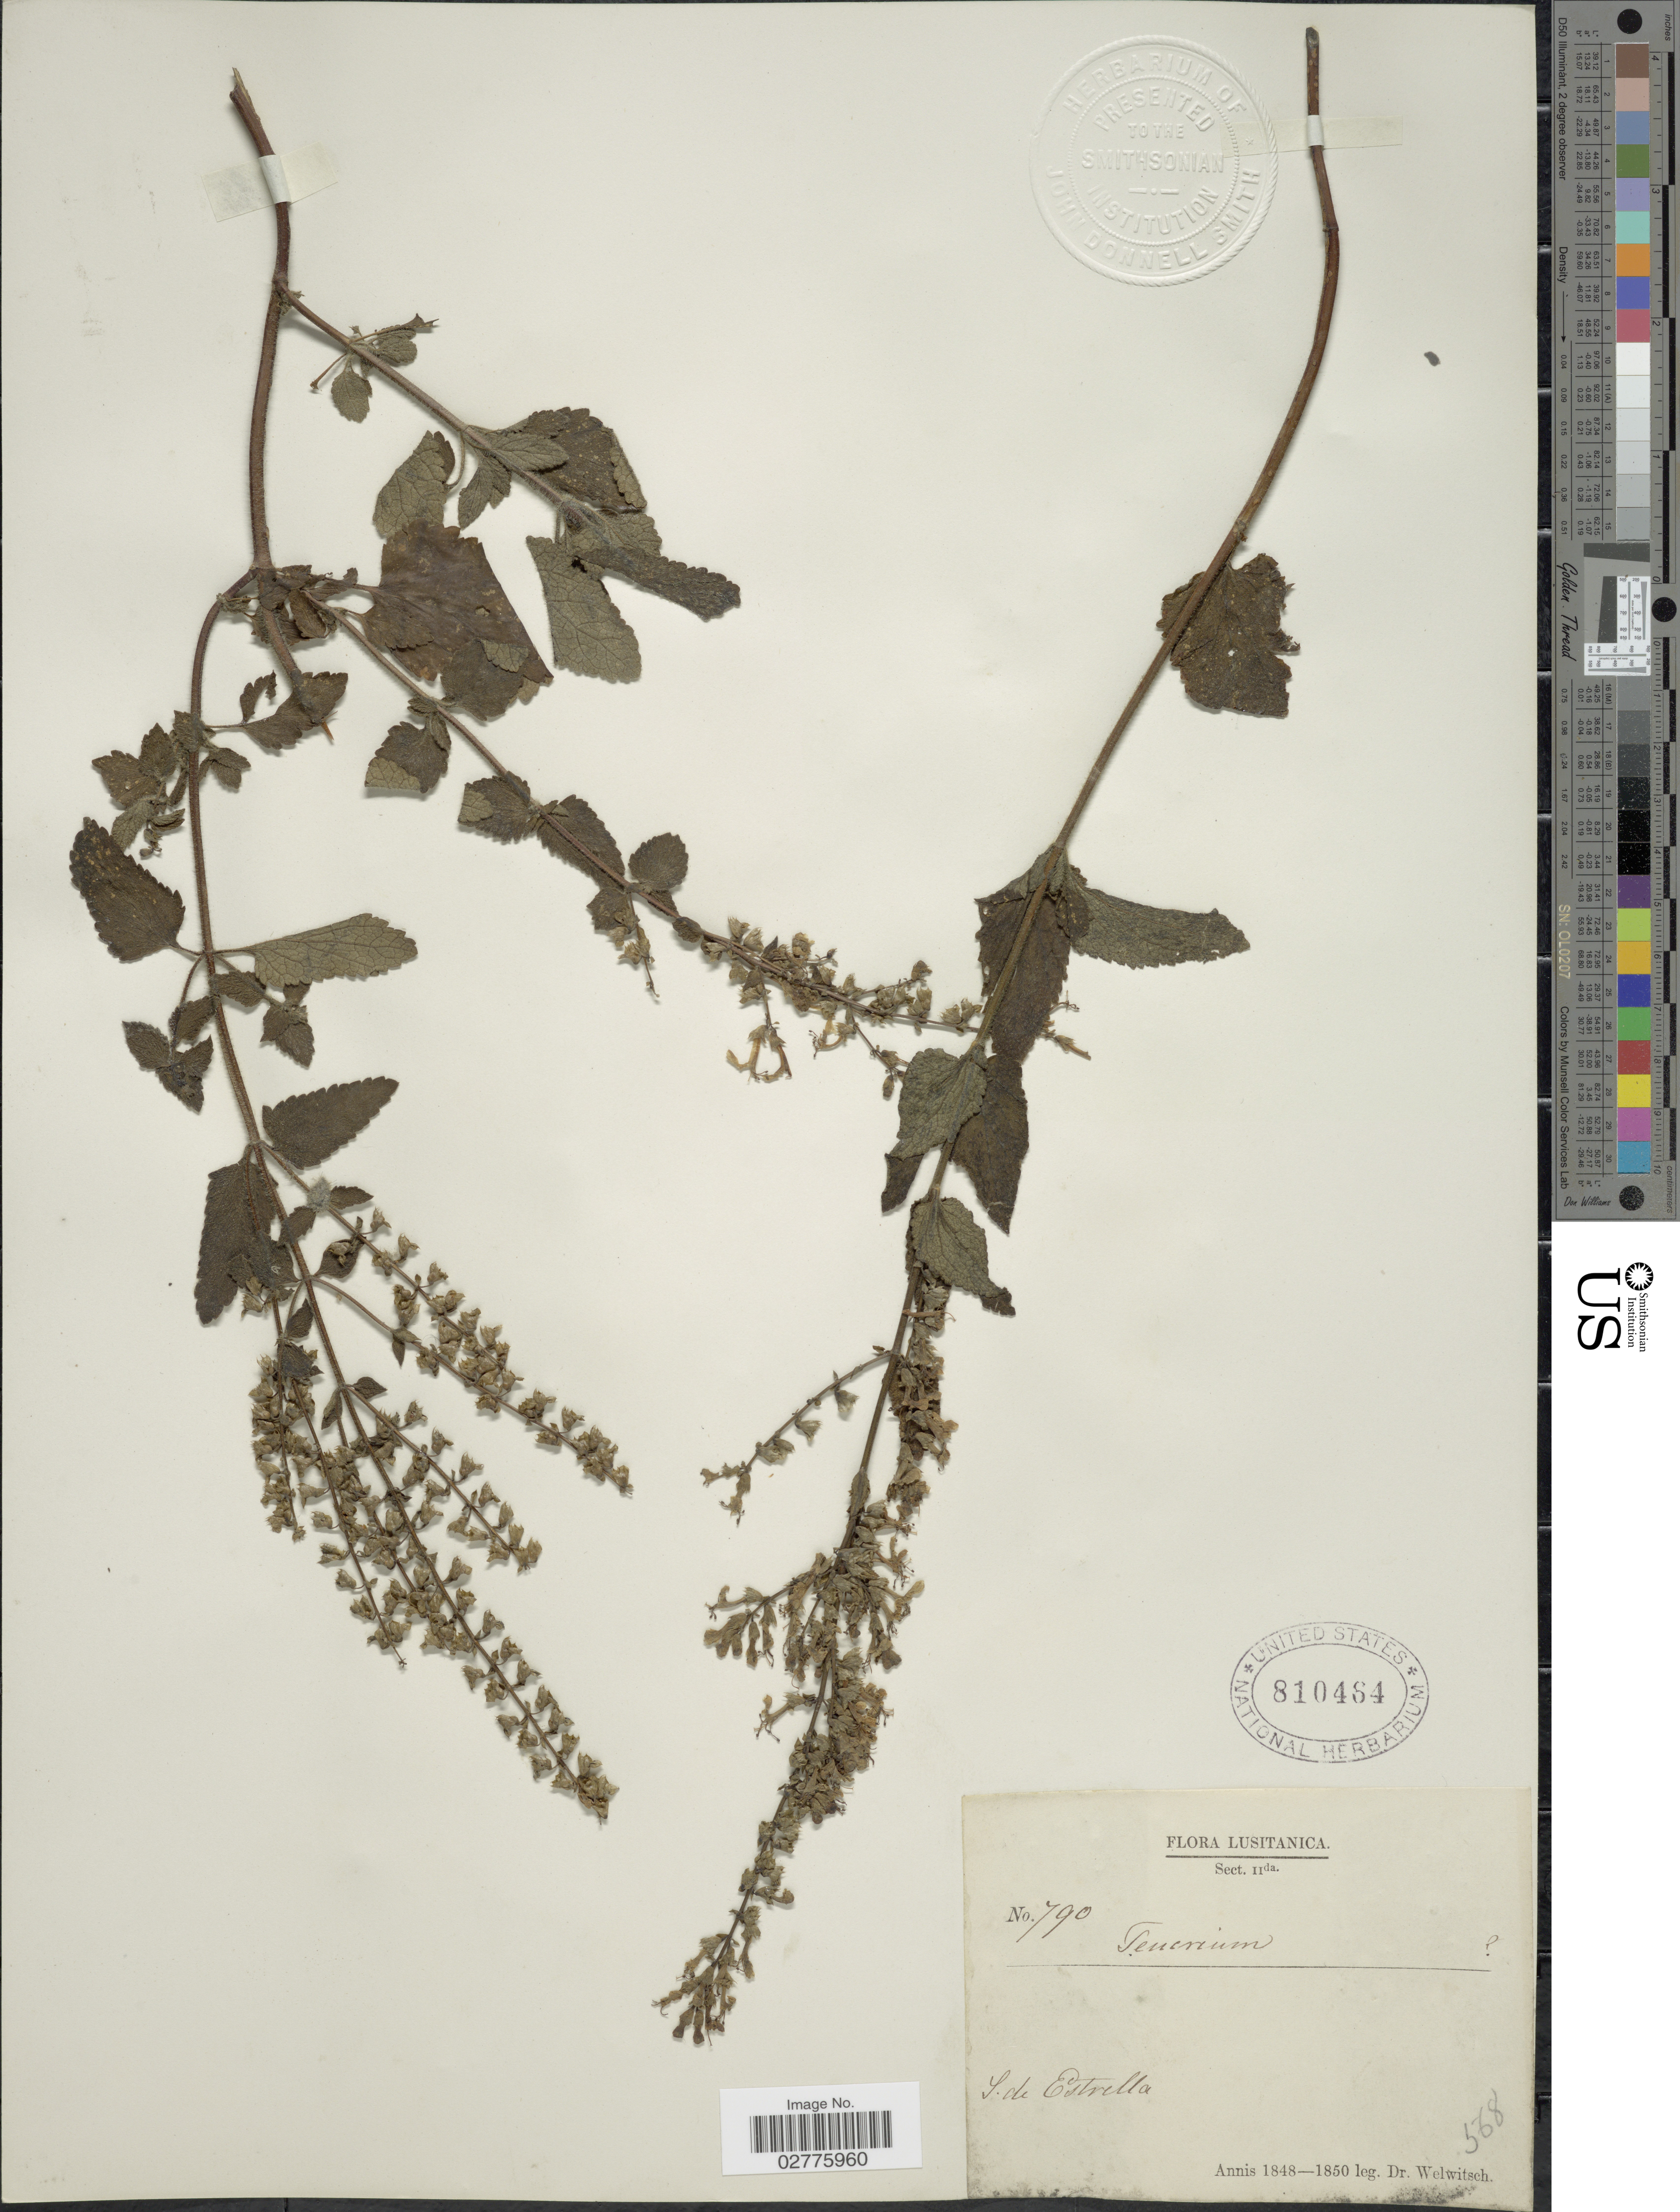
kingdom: Plantae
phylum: Tracheophyta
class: Magnoliopsida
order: Lamiales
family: Lamiaceae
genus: Teucrium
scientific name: Teucrium sp.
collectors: -. Welwitsch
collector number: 790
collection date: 1848/1850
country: Portugal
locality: Lusitanica. S. de Estrella.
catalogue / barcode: US 810464